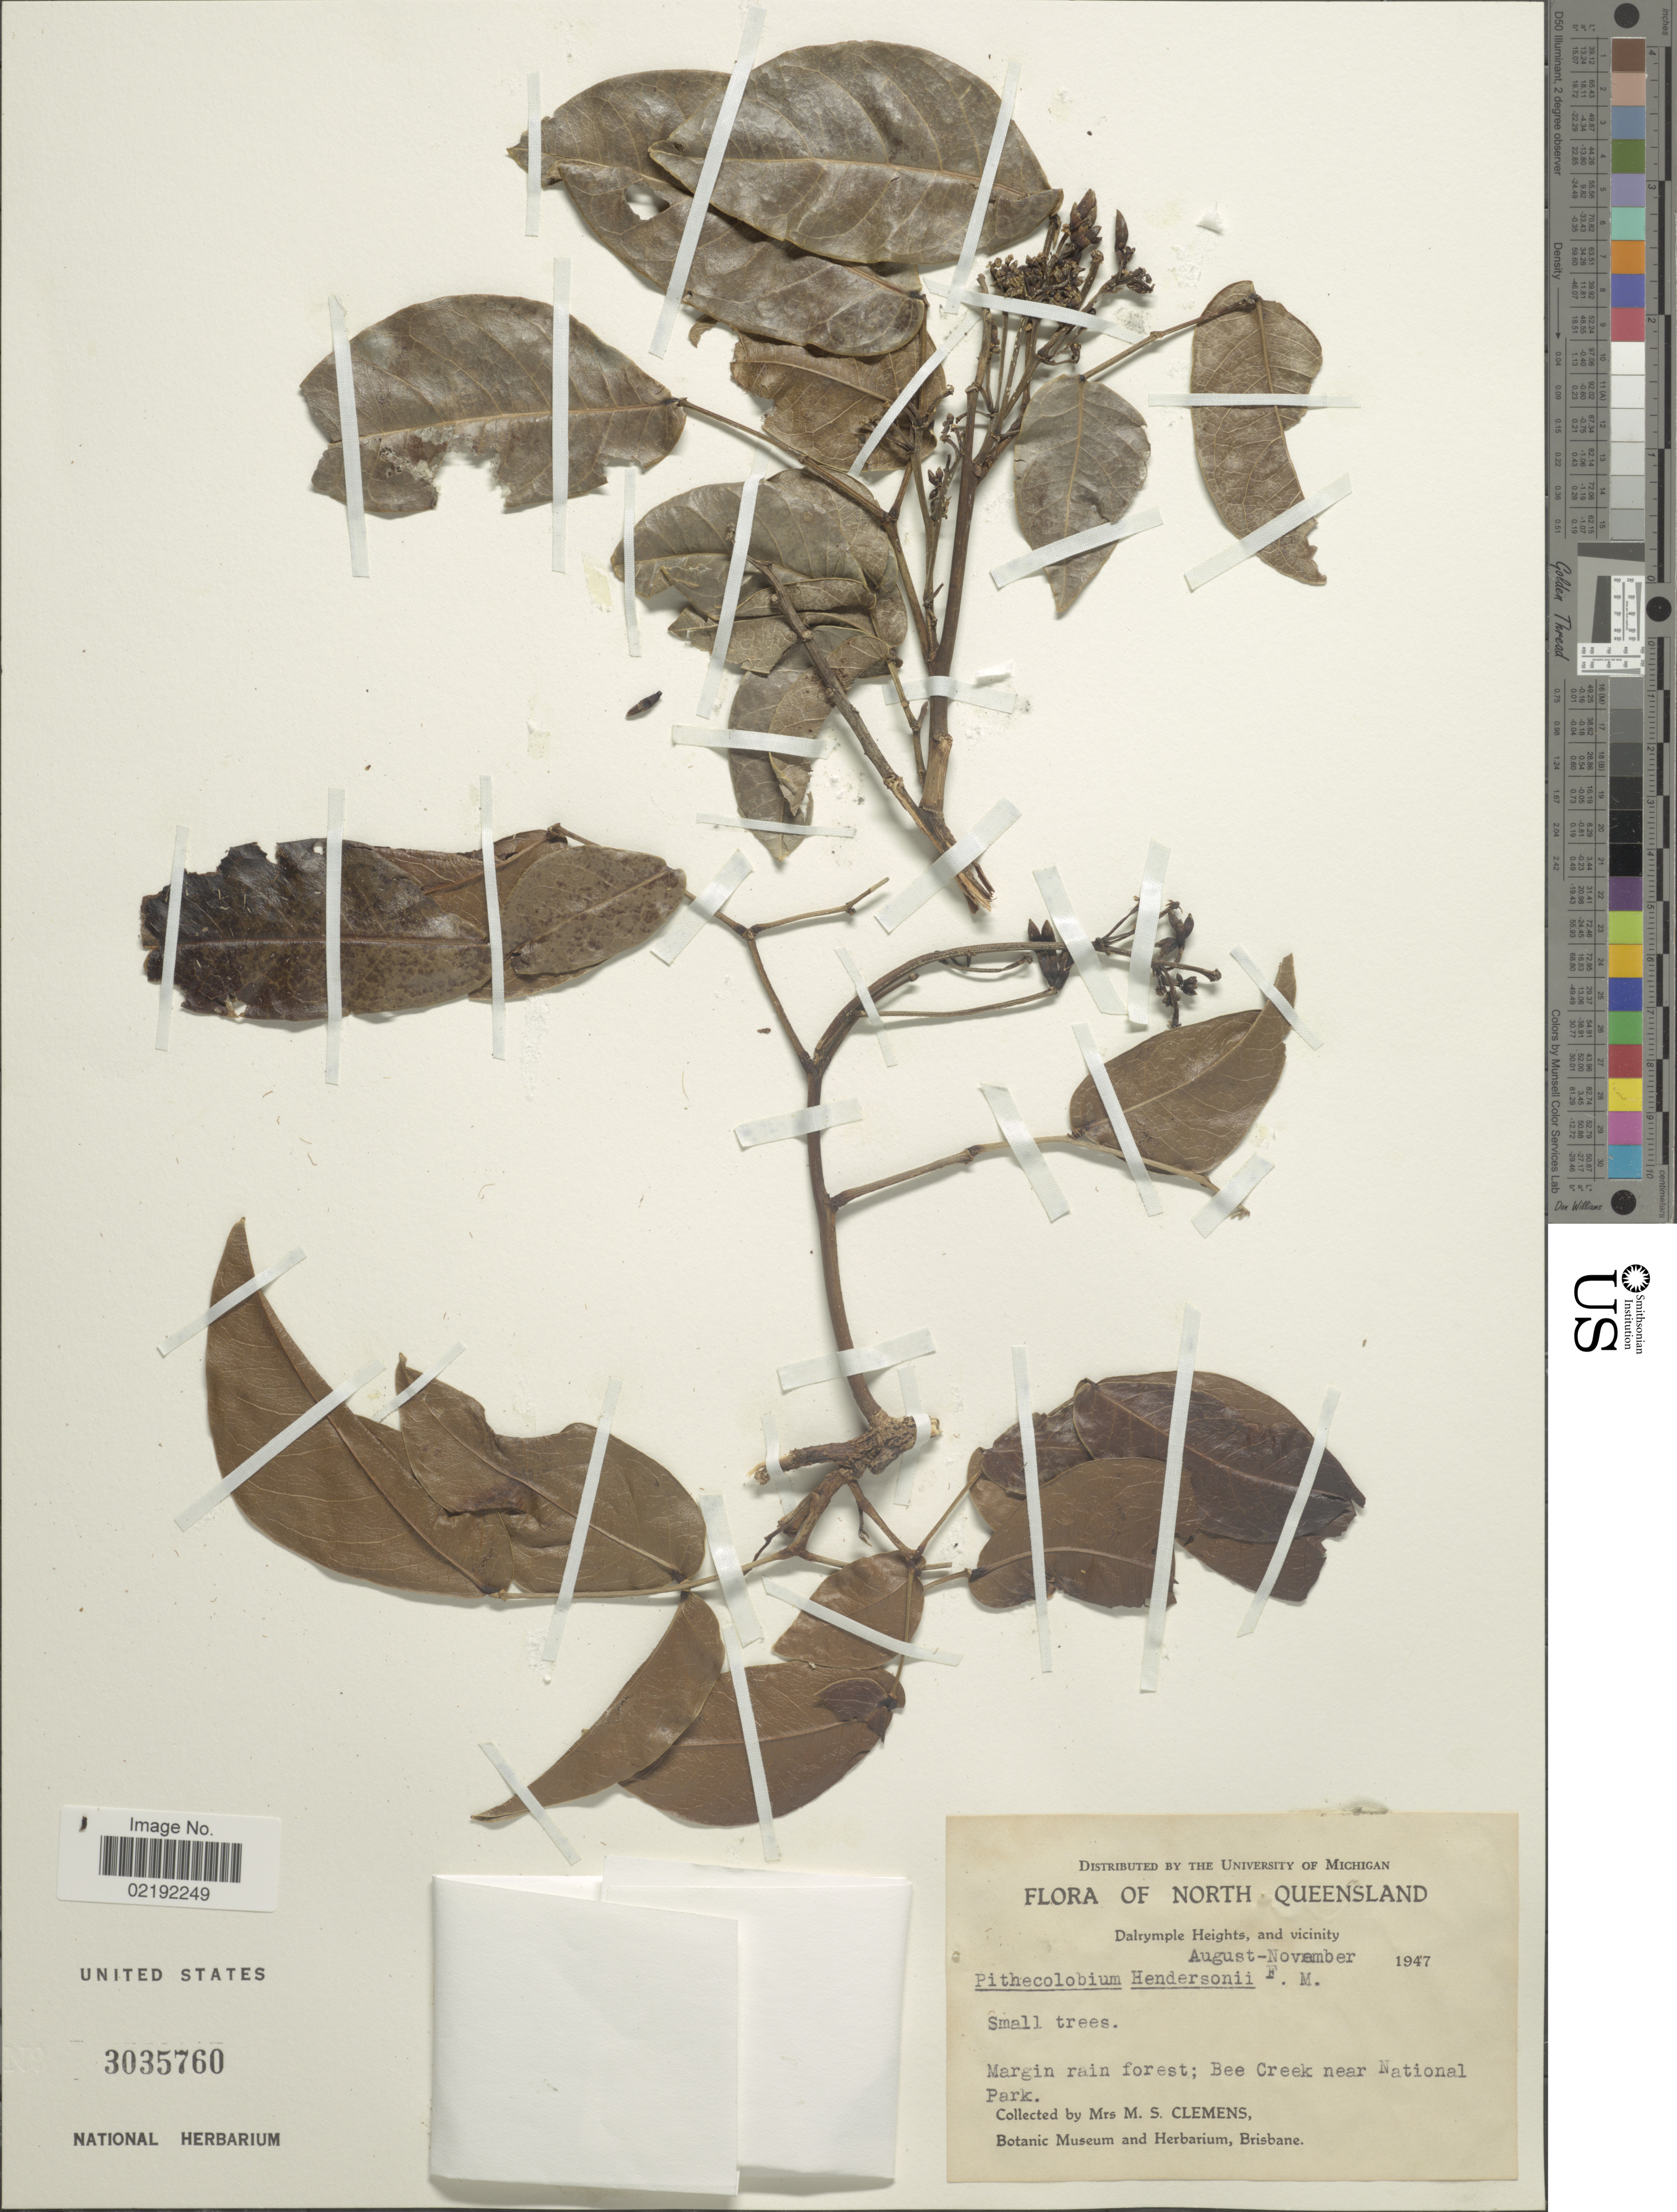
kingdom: Plantae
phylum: Tracheophyta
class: Magnoliopsida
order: Fabales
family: Fabaceae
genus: Archidendron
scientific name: Archidendron hendersonii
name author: (F. Muell.) I.C. Nielsen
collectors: M. S. Clemens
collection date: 1947-08/1947-11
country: Australia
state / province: Queensland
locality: North Queensland, Dalrymple Heights, and vicinity, Bee Creek near National Park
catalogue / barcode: US 3035760